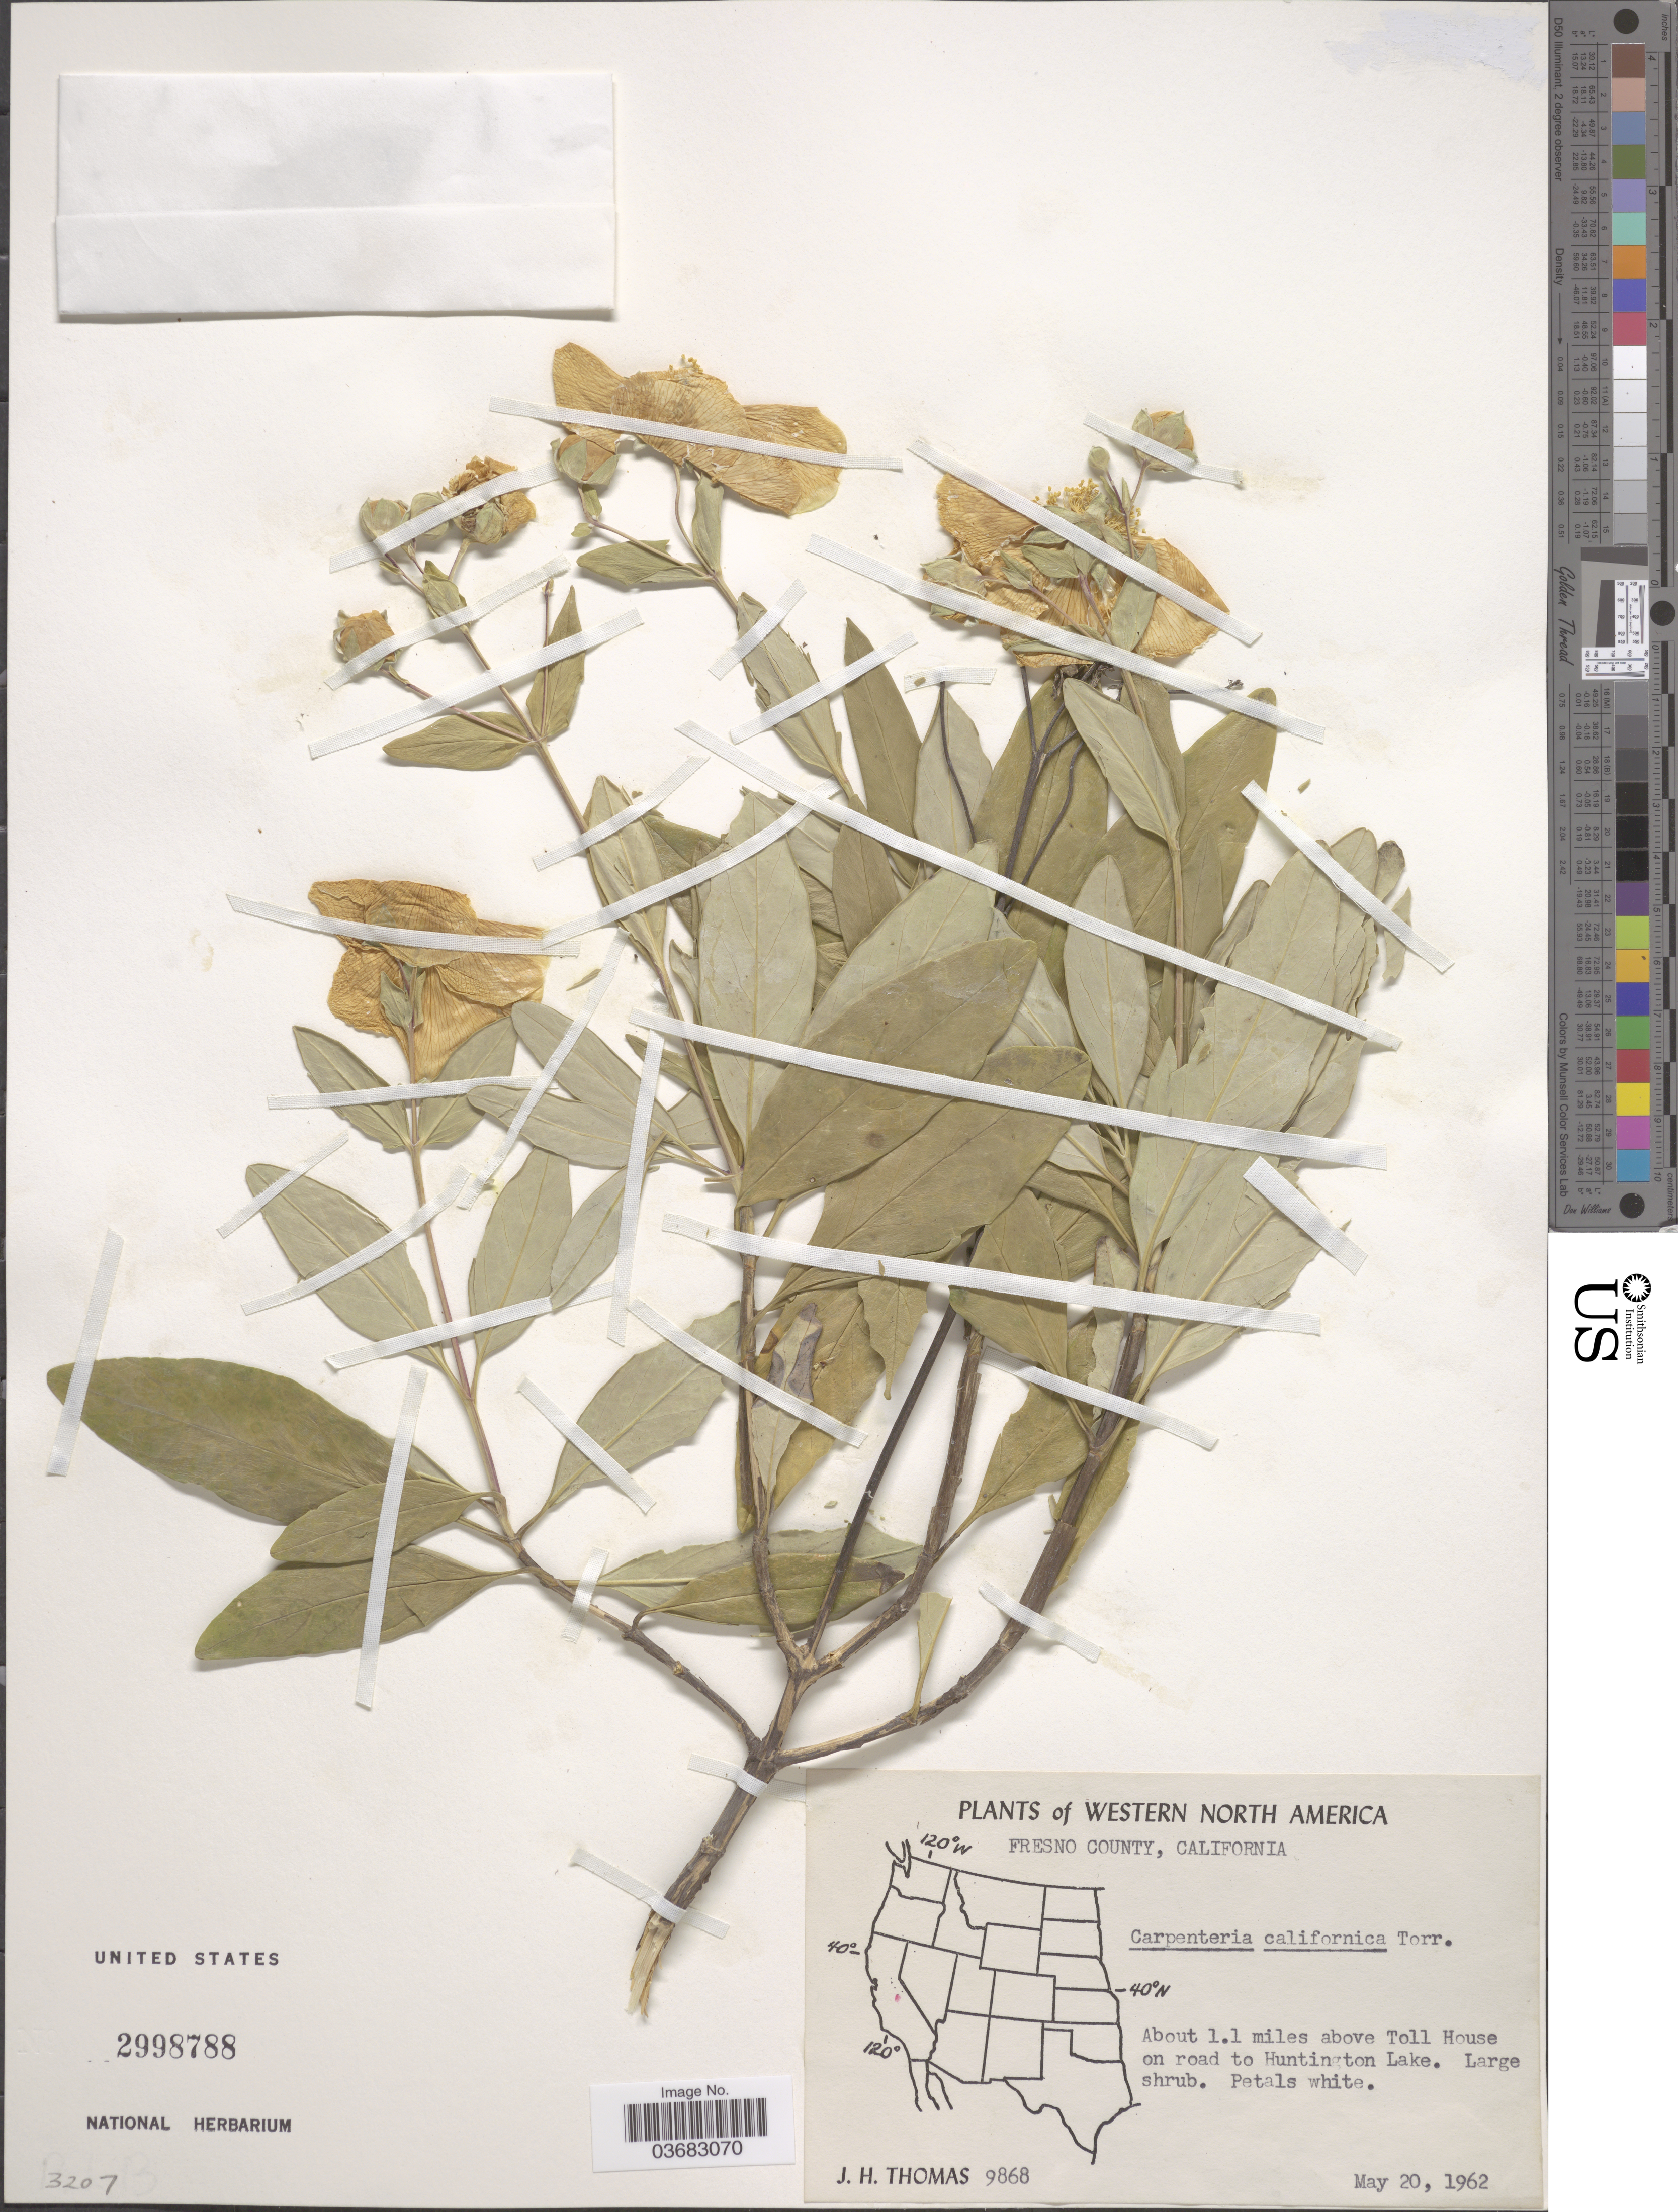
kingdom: Plantae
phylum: Tracheophyta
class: Magnoliopsida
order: Cornales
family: Hydrangeaceae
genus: Carpenteria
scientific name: Carpenteria californica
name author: Torr.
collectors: J. H. Thomas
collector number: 9868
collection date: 1962-05-20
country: United States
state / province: California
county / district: Fresno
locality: Western North America. Fresno County. About 1.1 miles above Toll House on road to Huntington Lake.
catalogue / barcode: US 2998788